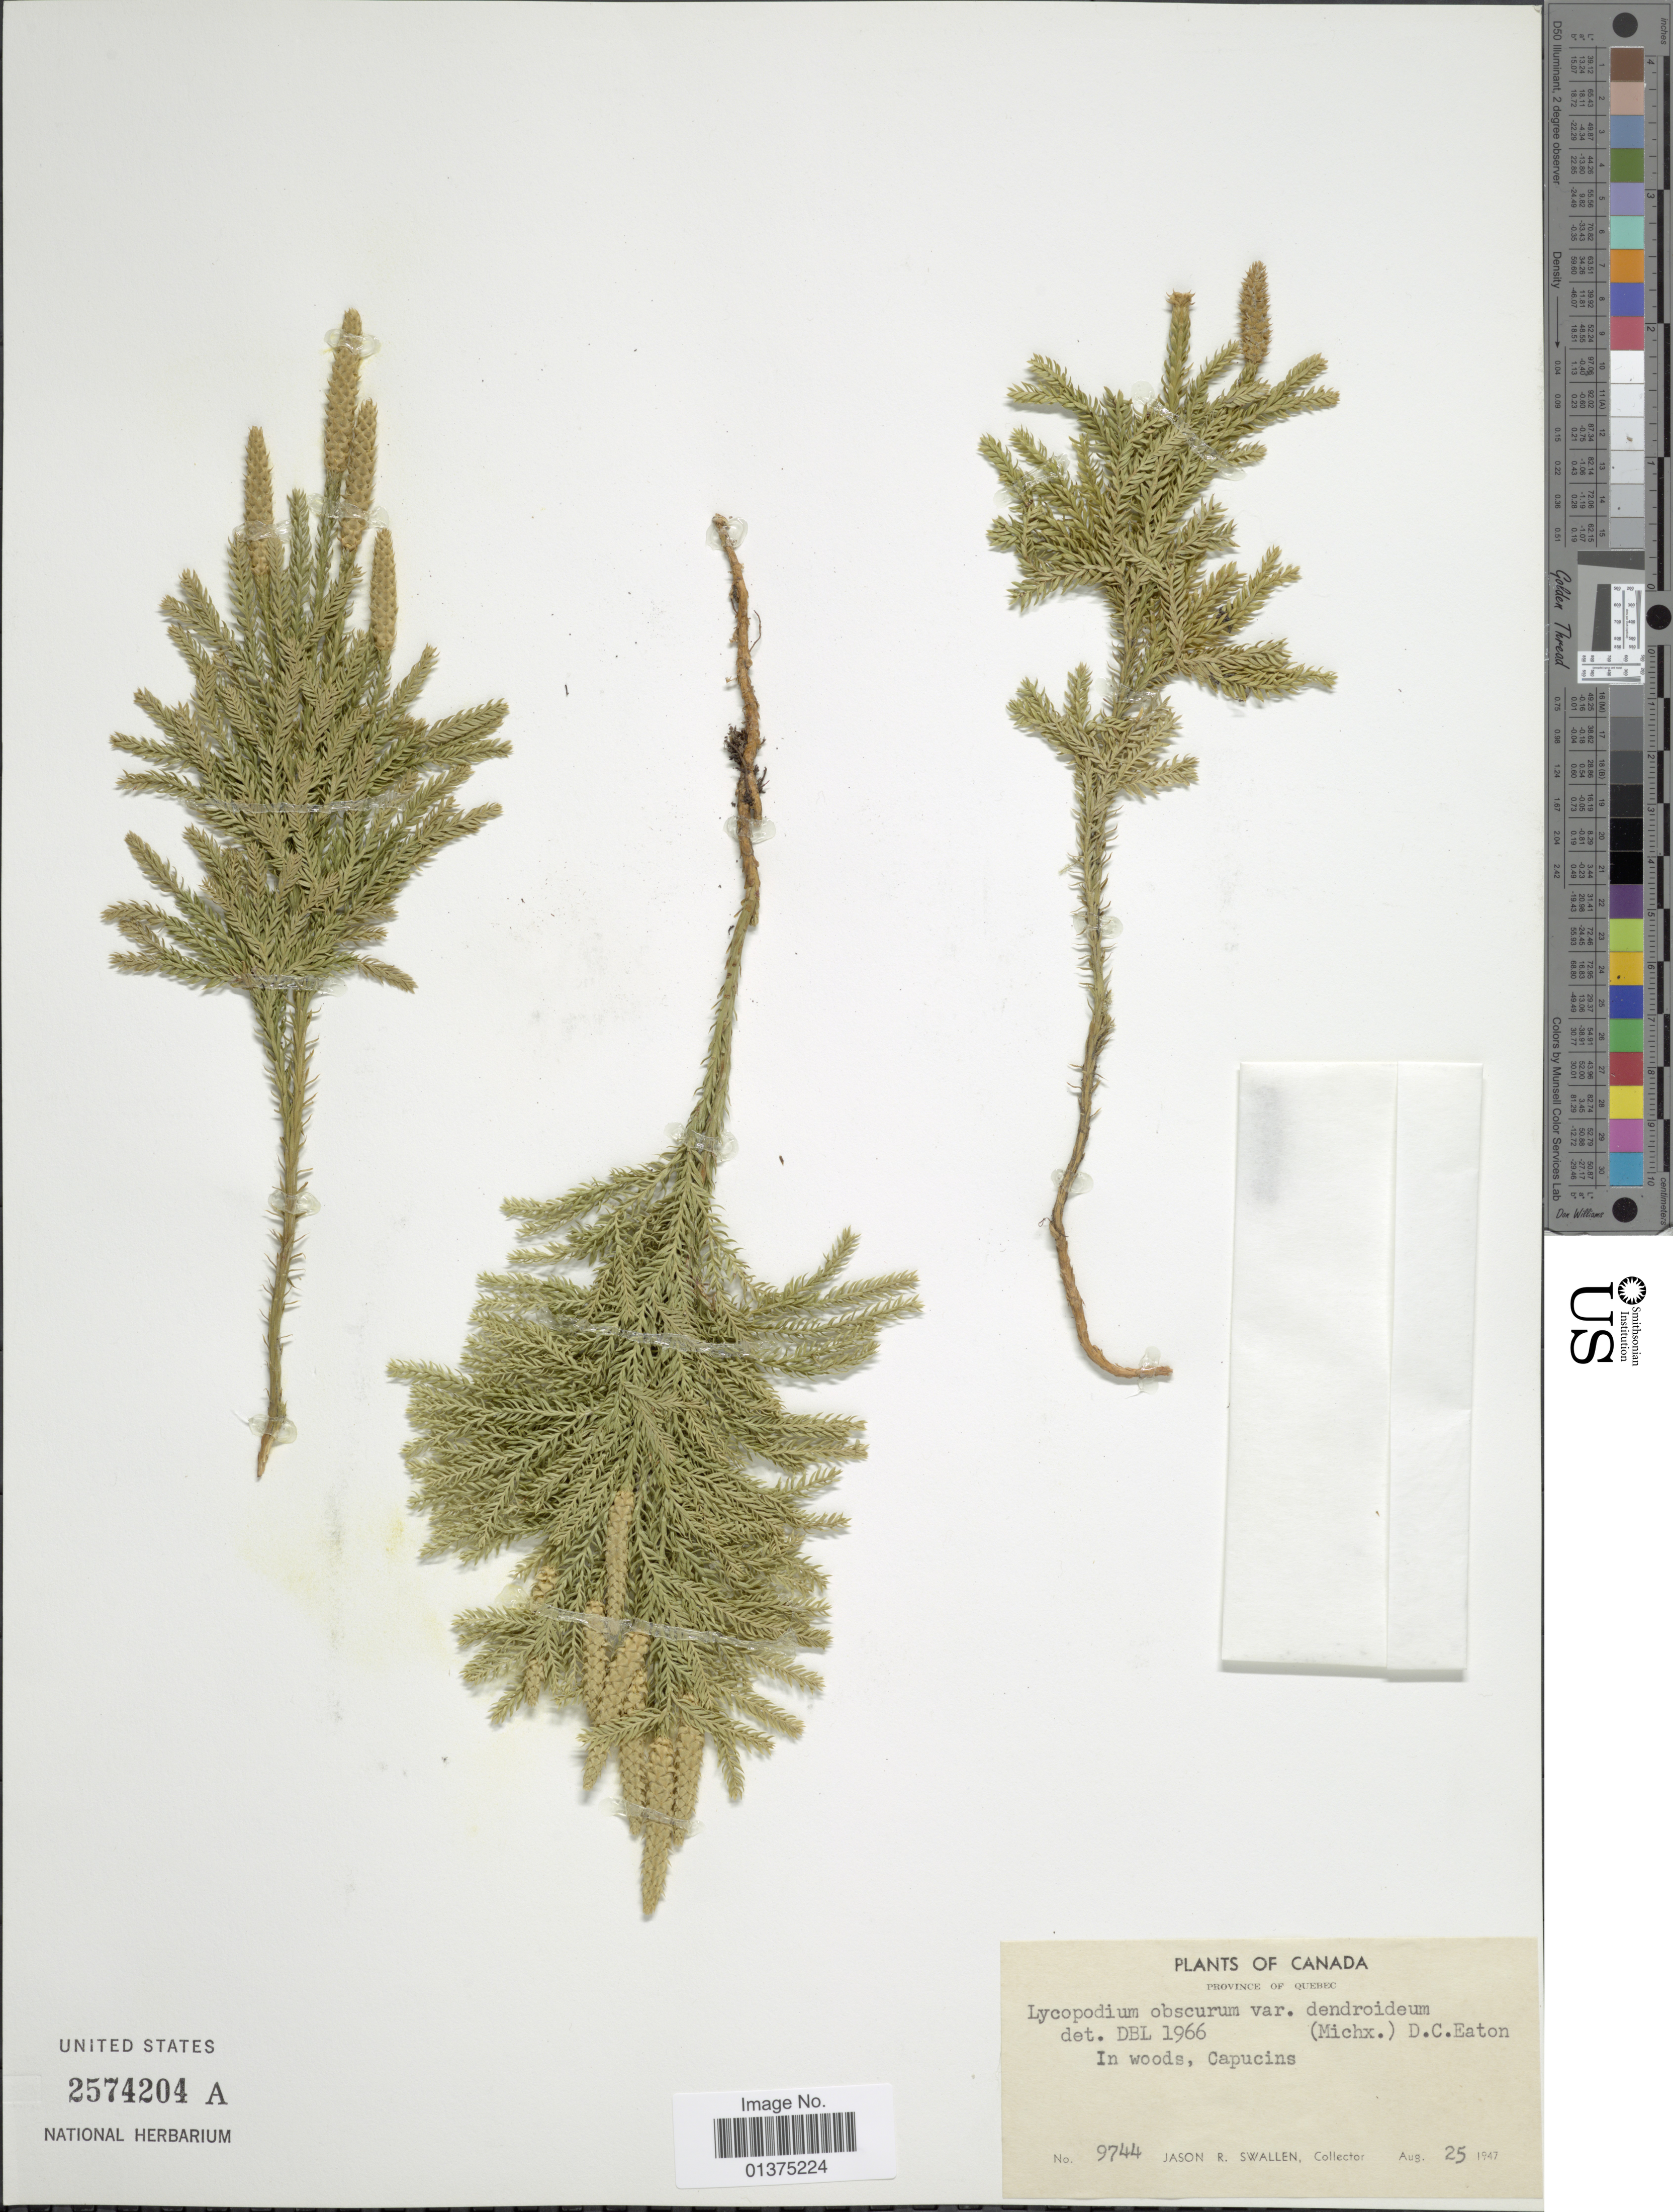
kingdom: Plantae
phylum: Tracheophyta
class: Lycopodiopsida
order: Lycopodiales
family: Lycopodiaceae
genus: Dendrolycopodium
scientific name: Dendrolycopodium dendroideum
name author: (Michx.) A. Haines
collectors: J. R. Swallen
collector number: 9744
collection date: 1947-08-25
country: Canada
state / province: Quebec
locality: In woods, Capucins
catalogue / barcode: US 2574204A